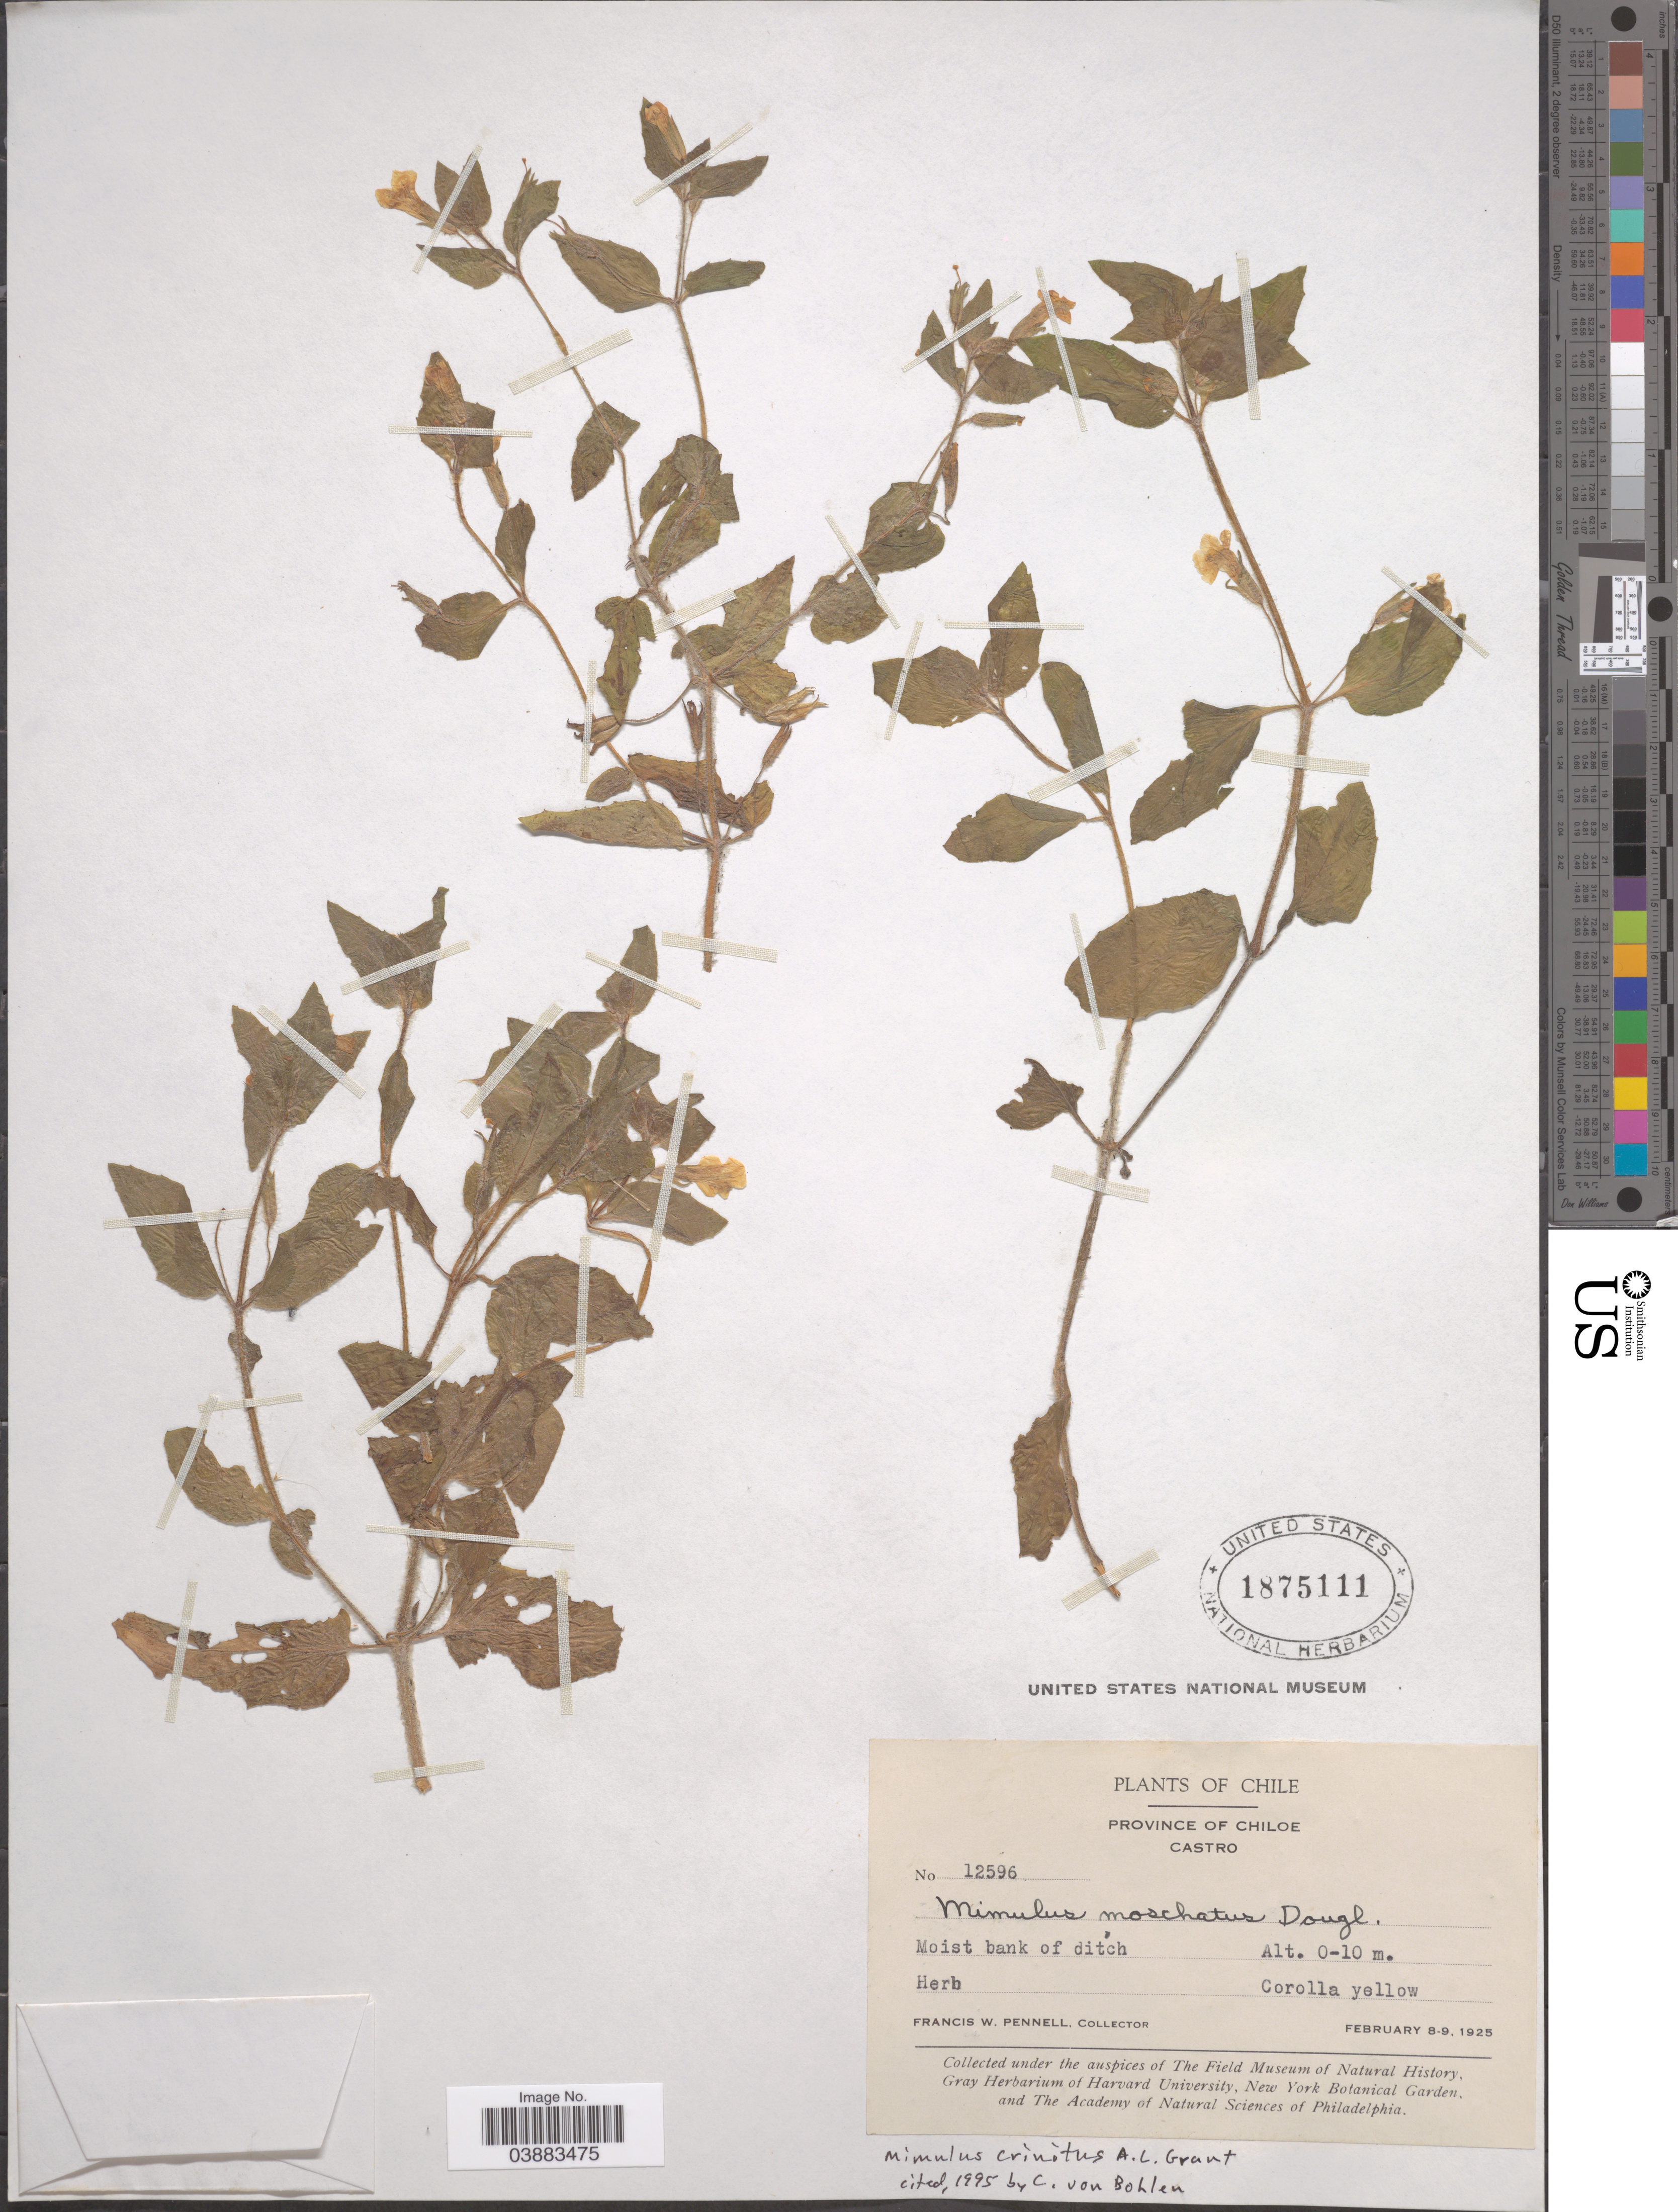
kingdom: Plantae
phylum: Tracheophyta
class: Magnoliopsida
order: Lamiales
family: Phrymaceae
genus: Mimulus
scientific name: Mimulus crinitus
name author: A.L. Grant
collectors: F. W. Pennell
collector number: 12596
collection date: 1925-02-08/1925-02-09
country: Chile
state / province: Arica y Parinacota (XV)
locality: Province of Chiloe. Castro.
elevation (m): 0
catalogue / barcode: US 1875111